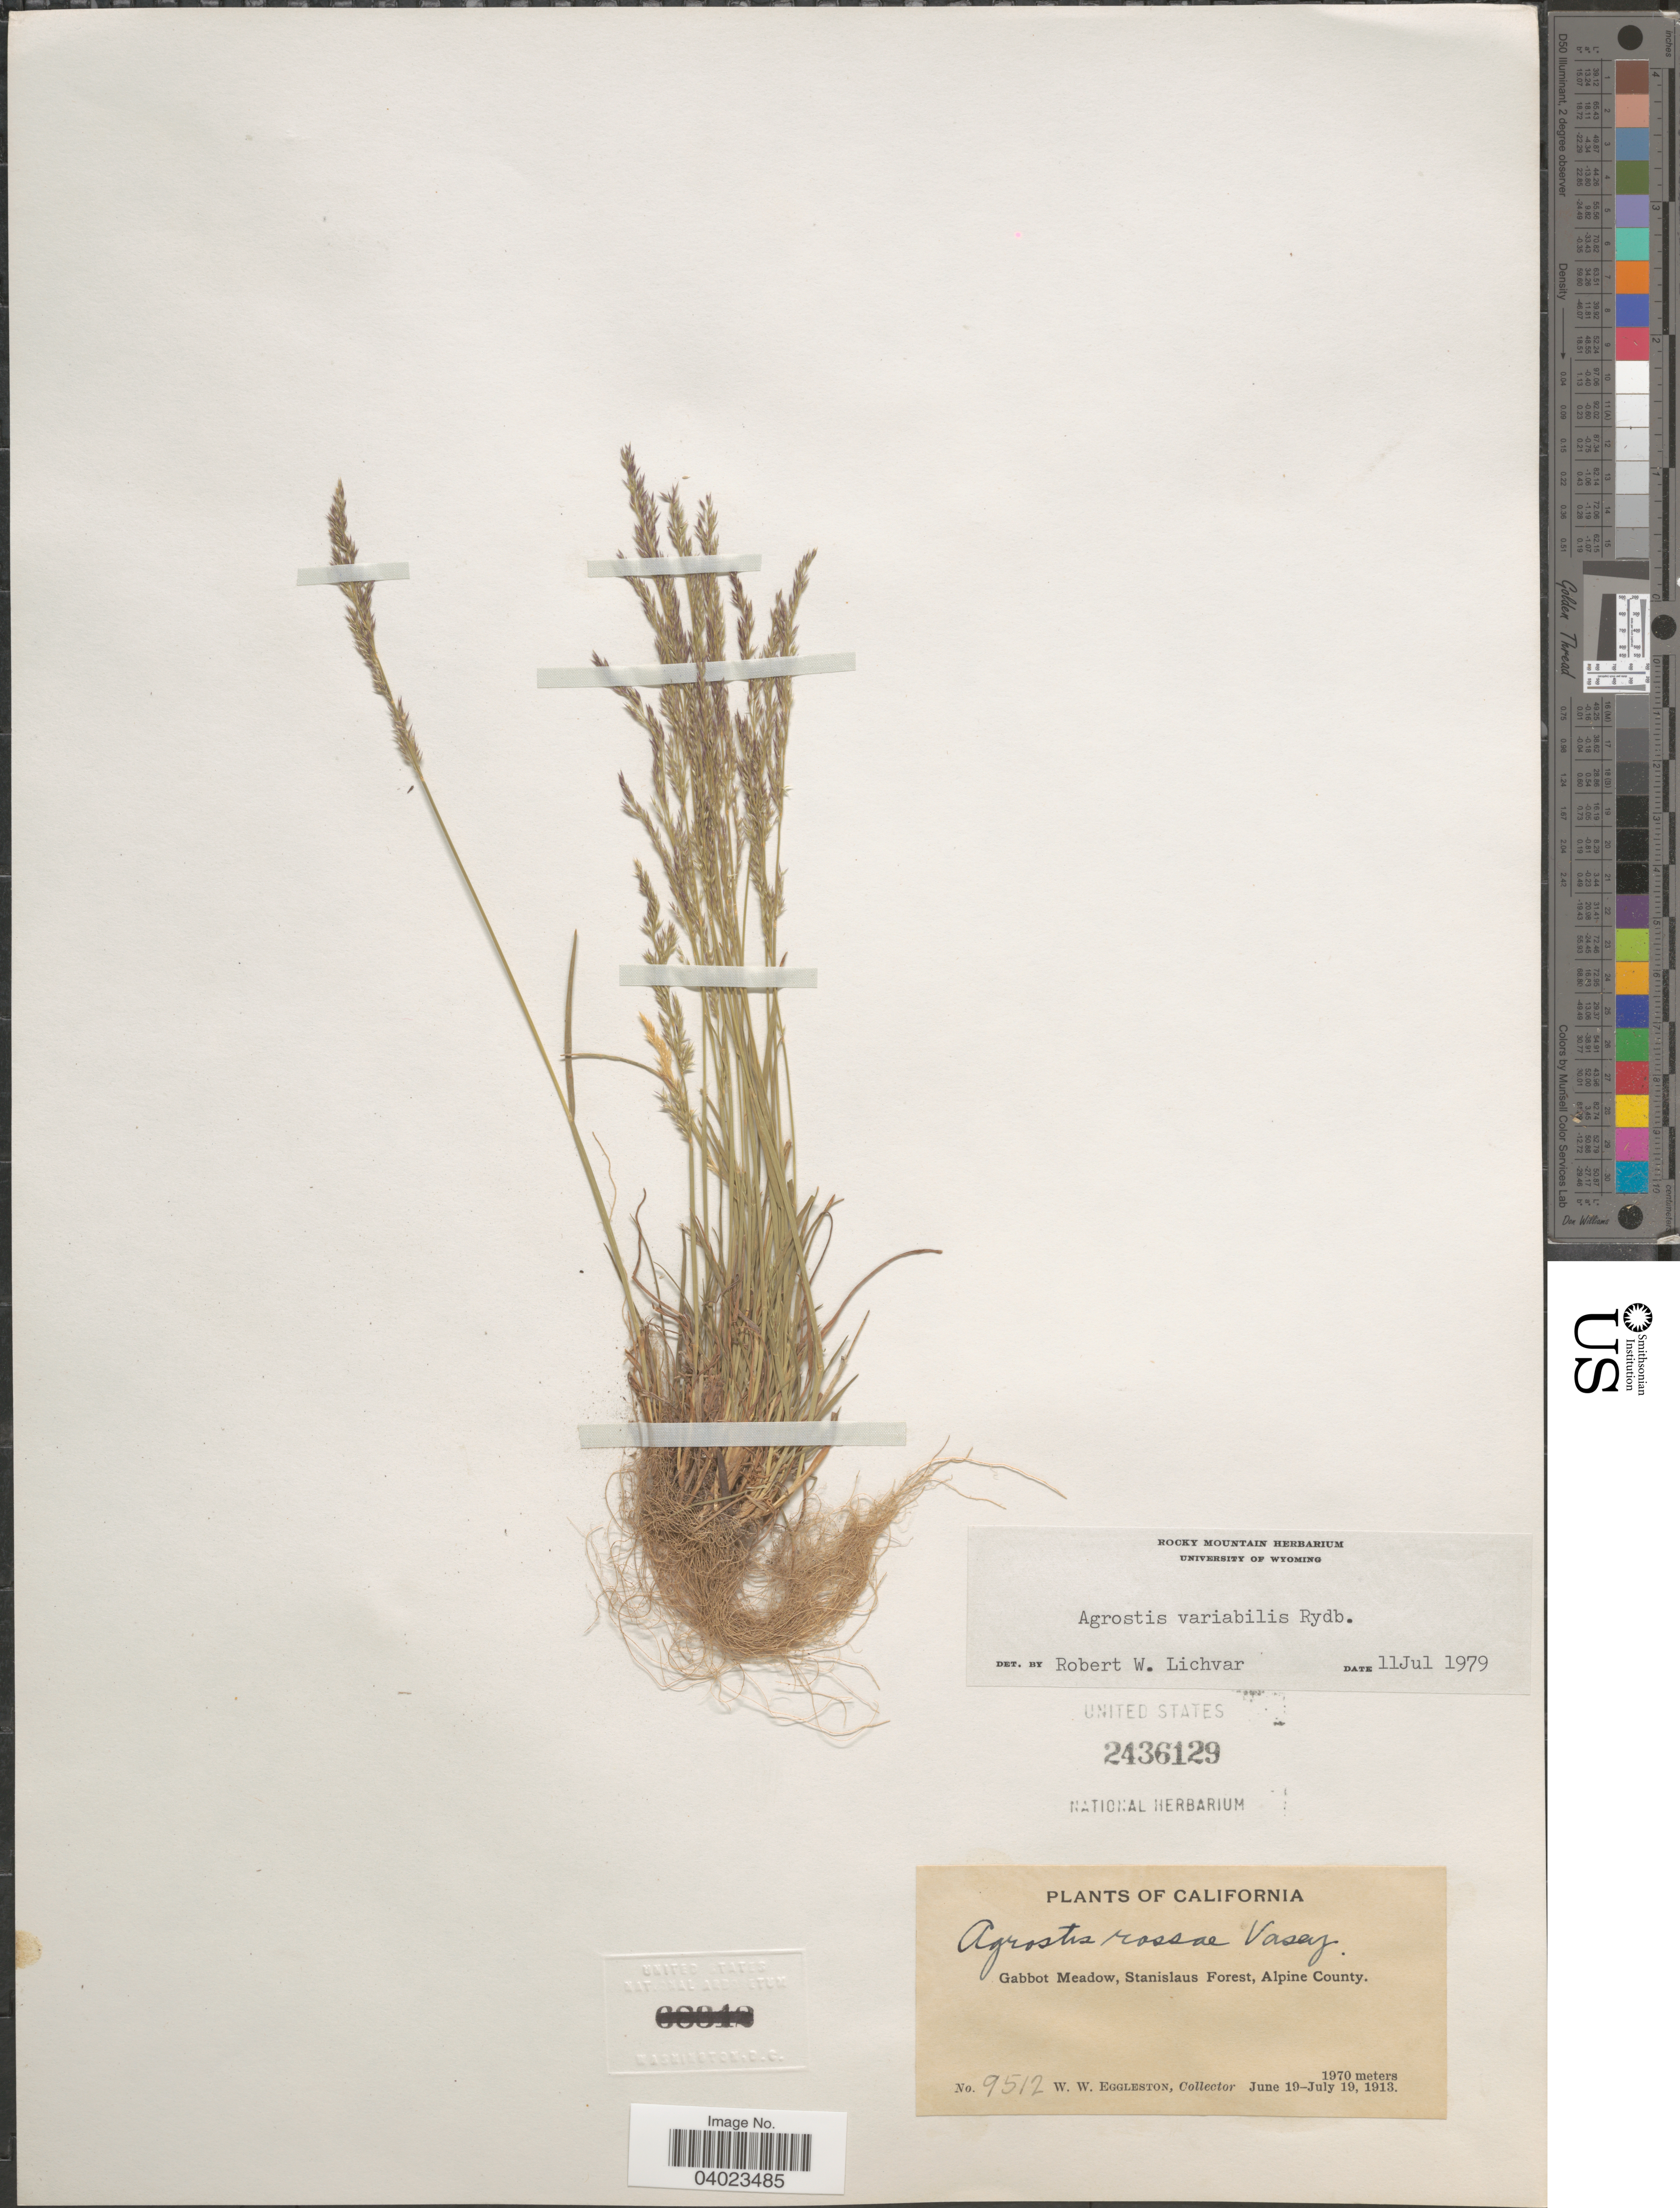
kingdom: Plantae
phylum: Tracheophyta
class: Liliopsida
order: Poales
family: Poaceae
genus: Agrostis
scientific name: Agrostis variabilis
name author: Rydb.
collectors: W. W. Eggleston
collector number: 9512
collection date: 1913-06-19/1913-07-19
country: United States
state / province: California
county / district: Alpine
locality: Gabbot Meadow, Stanislaus Forest, Alpine County.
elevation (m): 1970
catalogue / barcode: US 2436129